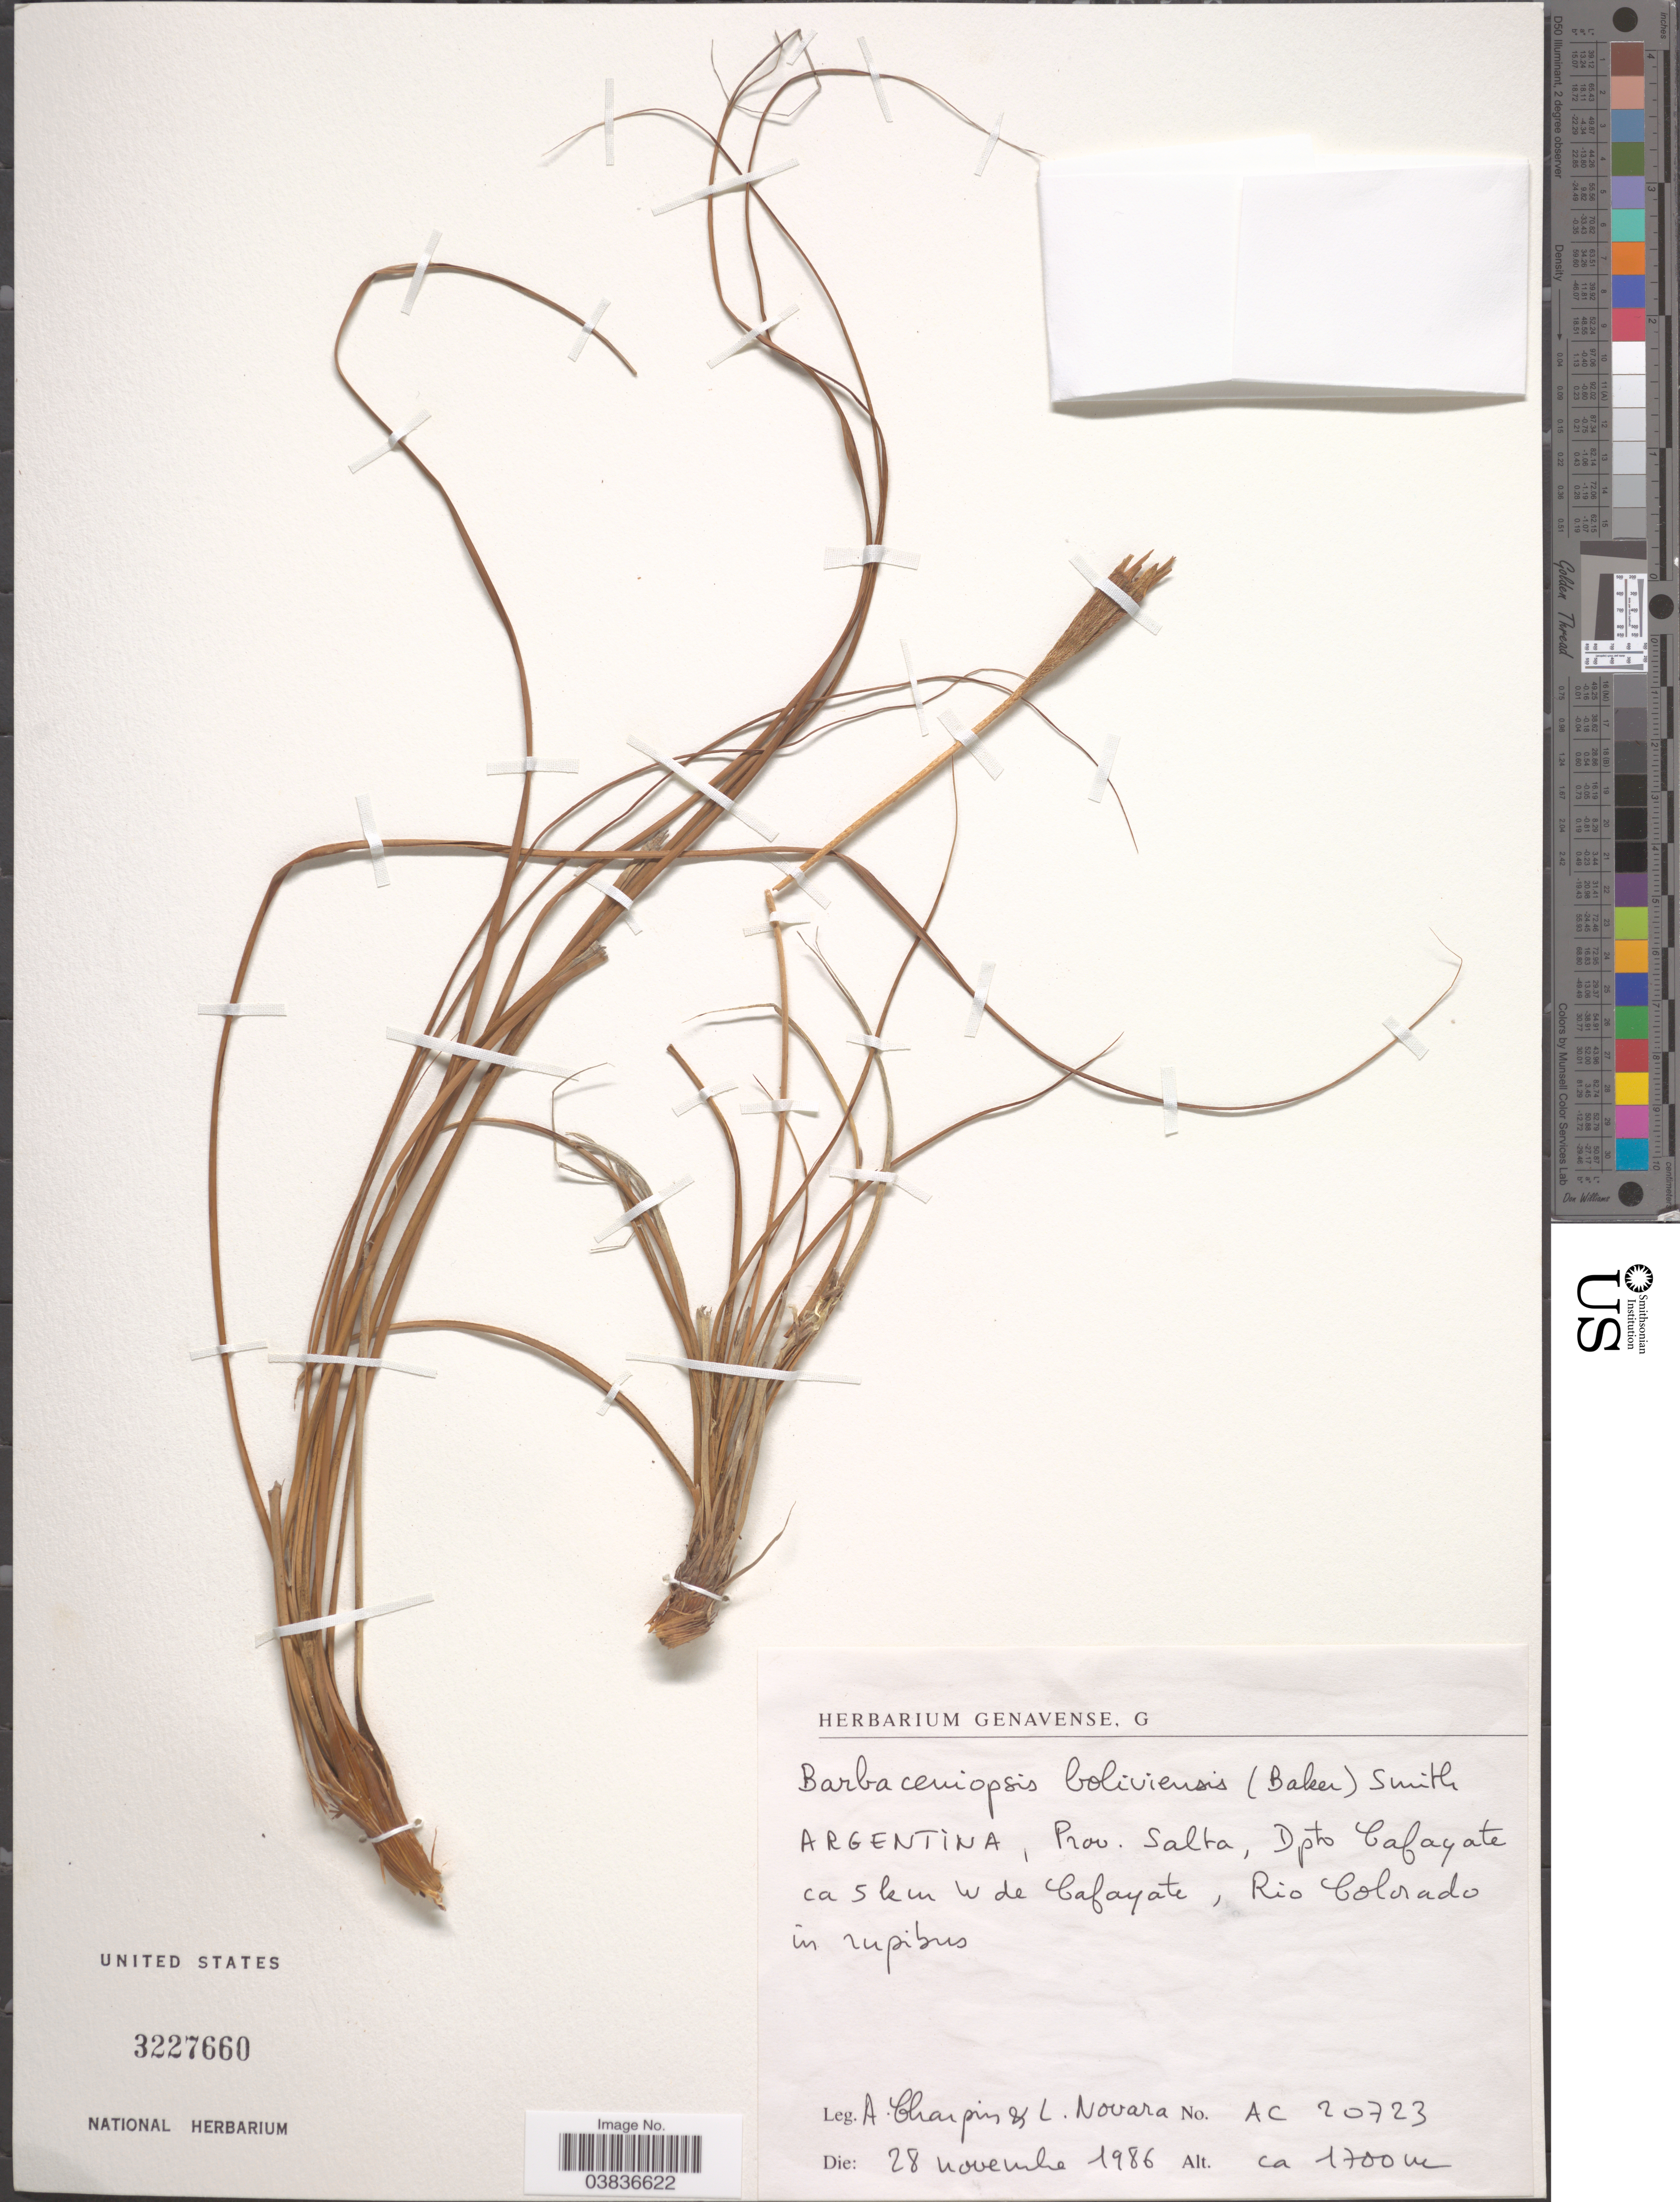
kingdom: Plantae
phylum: Tracheophyta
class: Liliopsida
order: Pandanales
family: Velloziaceae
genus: Barbaceniopsis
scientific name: Barbaceniopsis boliviensis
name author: (Baker) L.B. Sm.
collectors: A. Charpin & L. Novara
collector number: AC20723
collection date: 1986-11-28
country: Argentina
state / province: Salta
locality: Dpto Cafayate ca 5 km W de Cafayate, Rio Colorado in rupibus.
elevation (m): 1700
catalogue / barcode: US 3227660